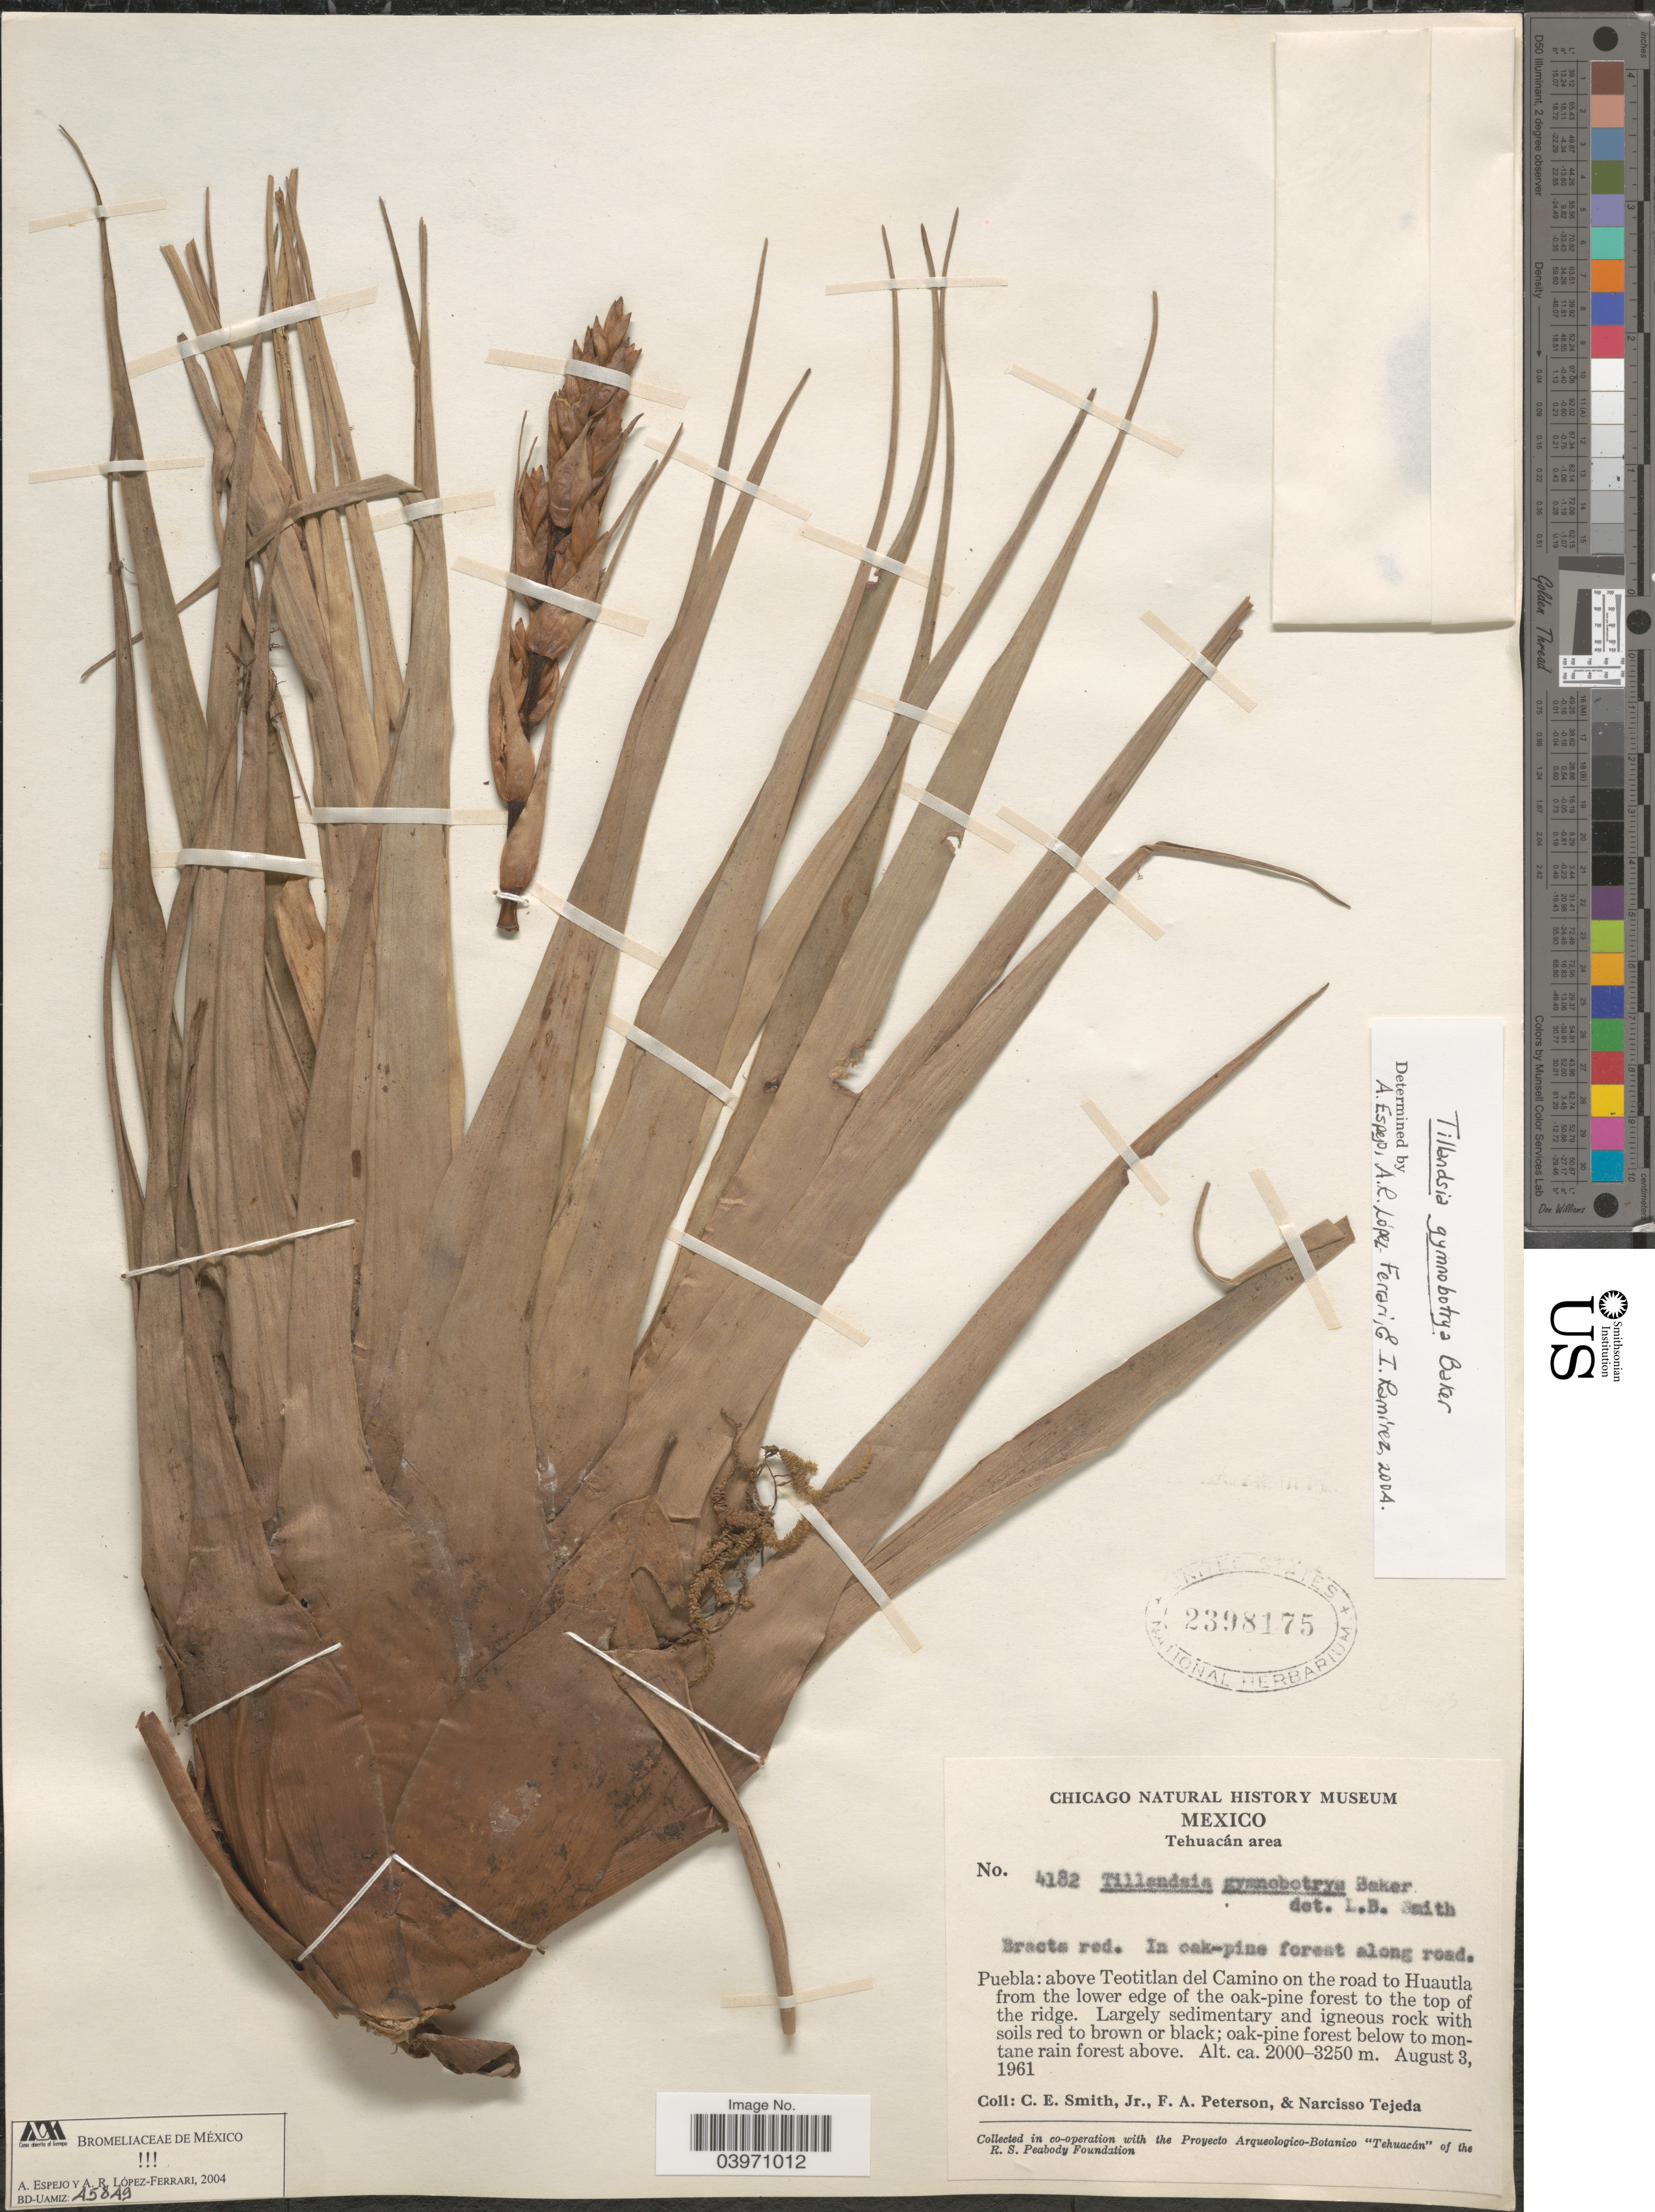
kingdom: Plantae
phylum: Tracheophyta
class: Liliopsida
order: Poales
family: Bromeliaceae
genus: Tillandsia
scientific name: Tillandsia gymnobotrya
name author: Baker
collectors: C. E. Smith Jr., F. A. Peterson & N. Tejeda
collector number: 4182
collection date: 1961-08-03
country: Mexico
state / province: Puebla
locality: Tehuacán area. Above Teotitlan del Camino on the road to Huautla from the lower edge of the-pine forest to the top of the ridge.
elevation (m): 2000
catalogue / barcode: US 2398175